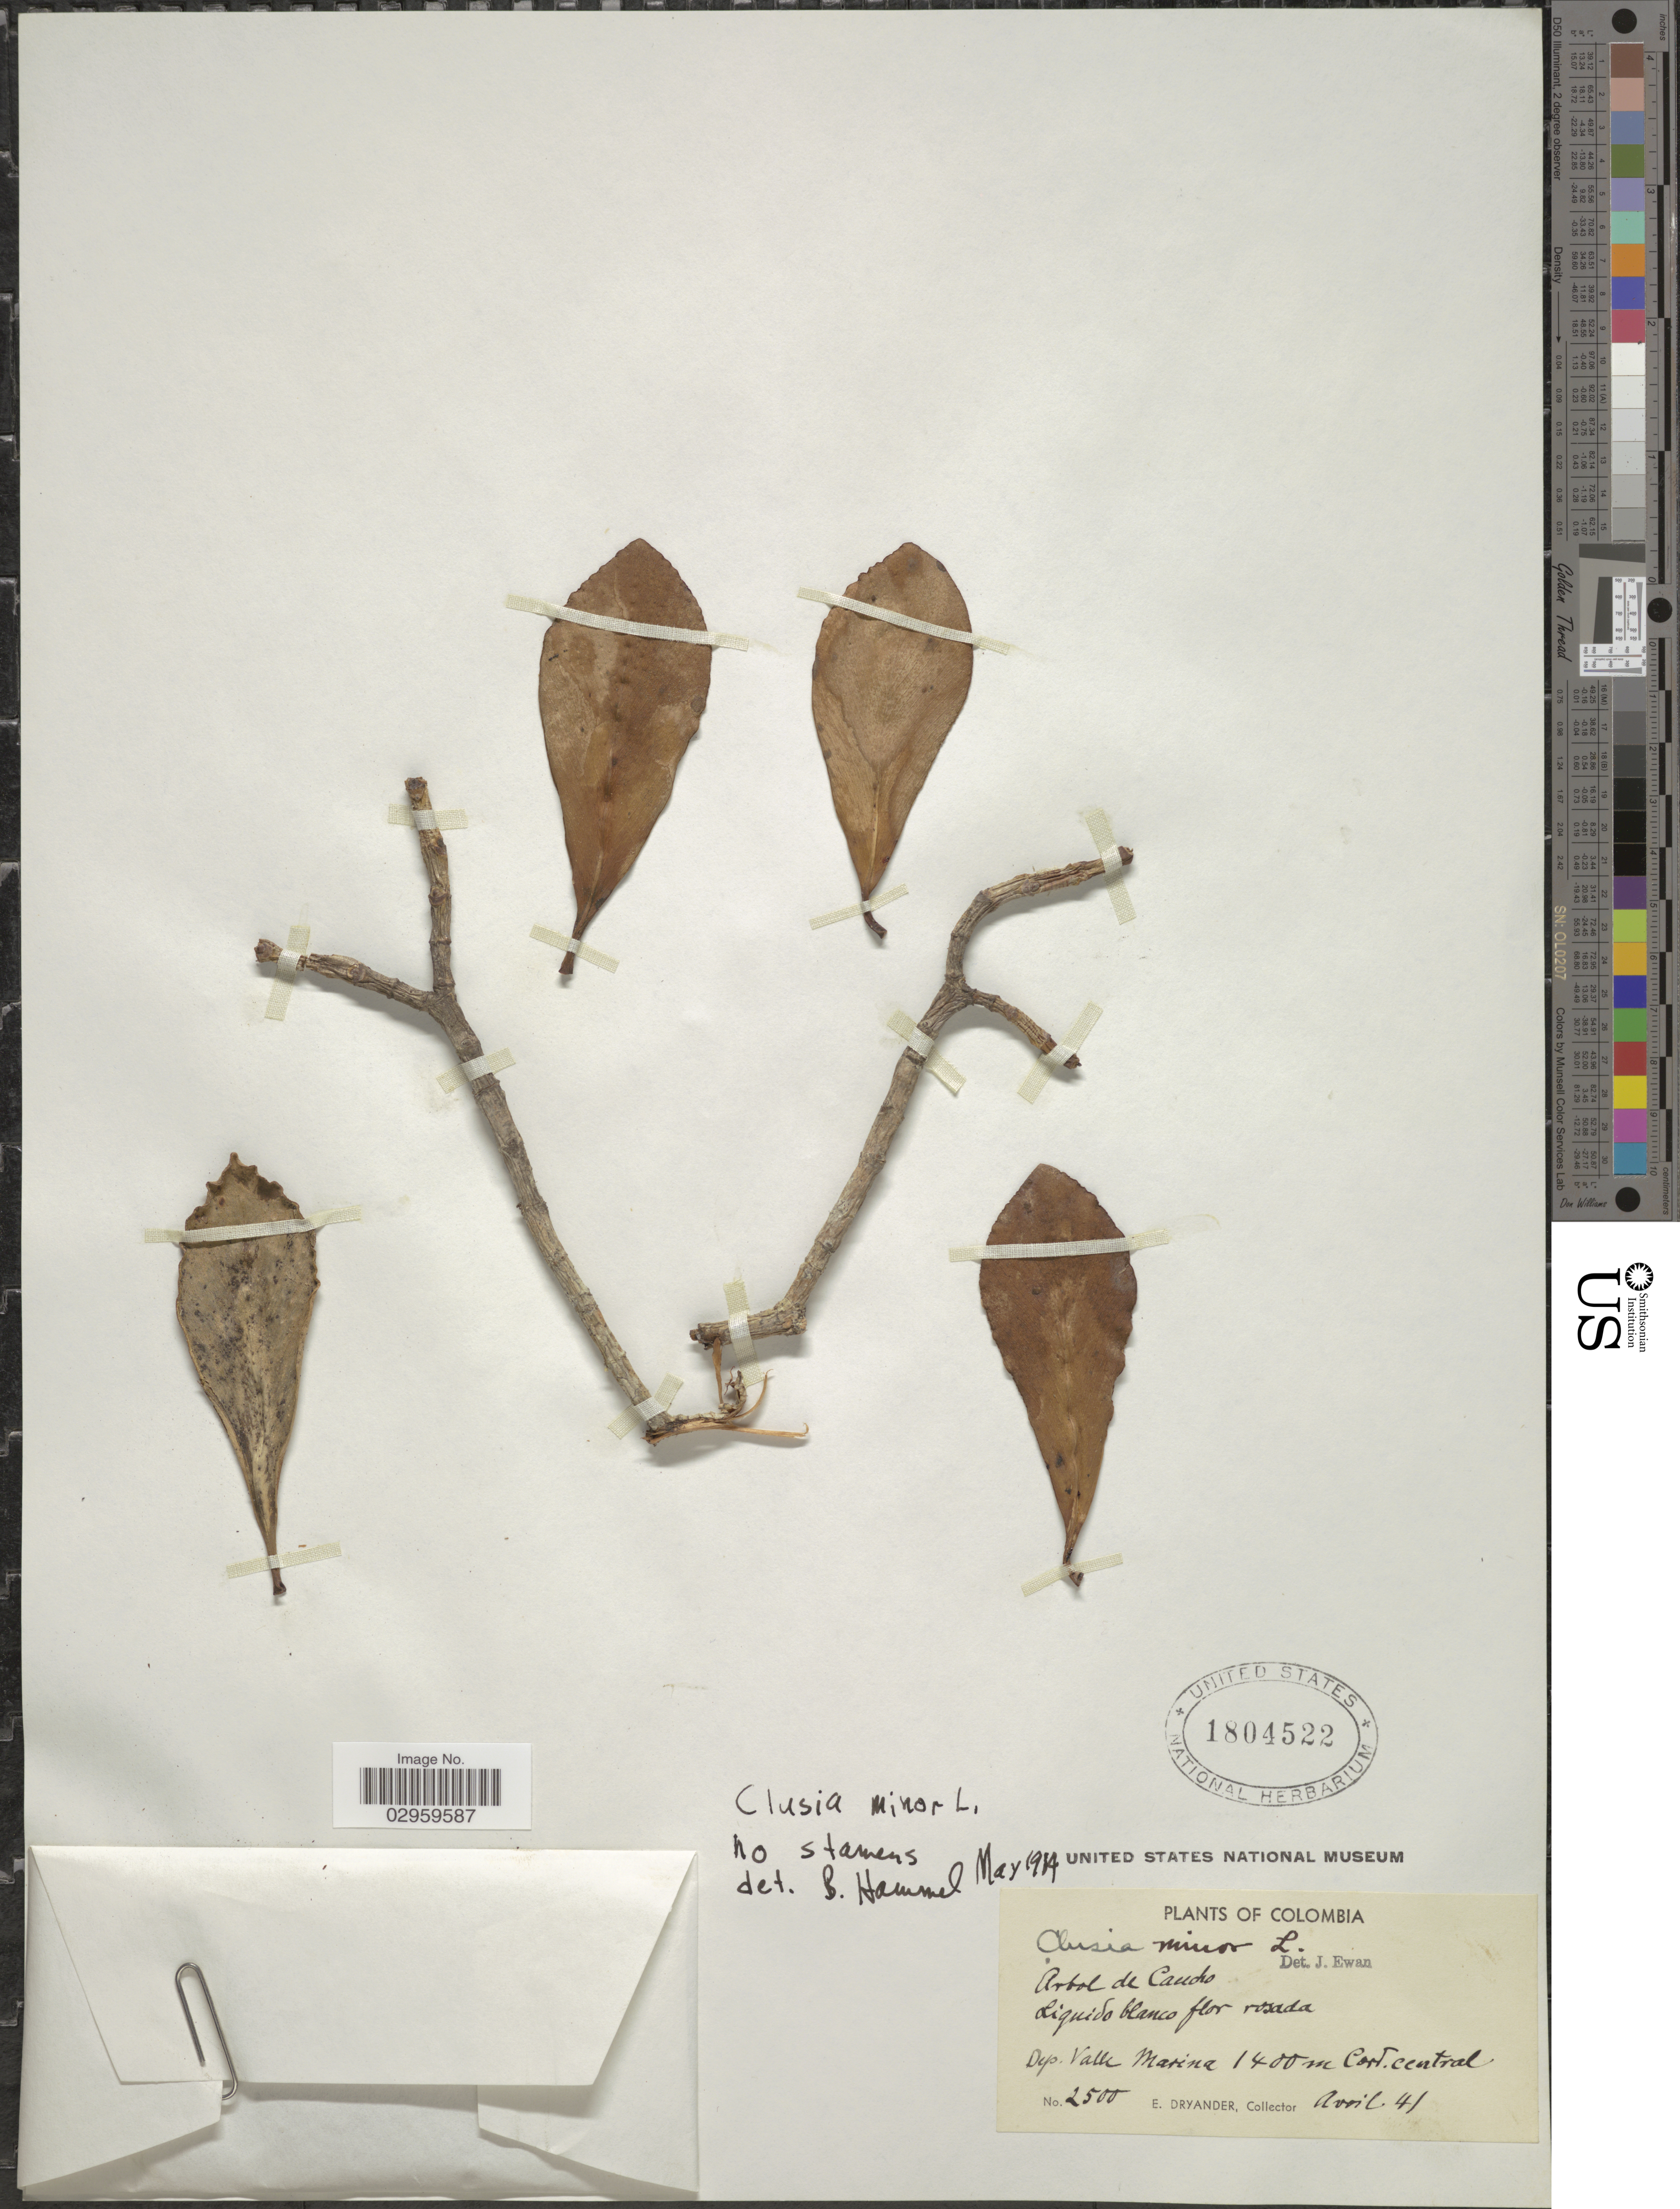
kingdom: Plantae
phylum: Tracheophyta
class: Magnoliopsida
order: Malpighiales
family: Clusiaceae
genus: Clusia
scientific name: Clusia minor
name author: L.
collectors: E. Dryander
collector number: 2500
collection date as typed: Transcribed d/m/y: /4/41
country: Colombia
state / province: Valle del Cauca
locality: Arbol de Caucho. Dep. Valle Marina. Cort. central.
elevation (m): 1400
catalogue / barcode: US 1804522